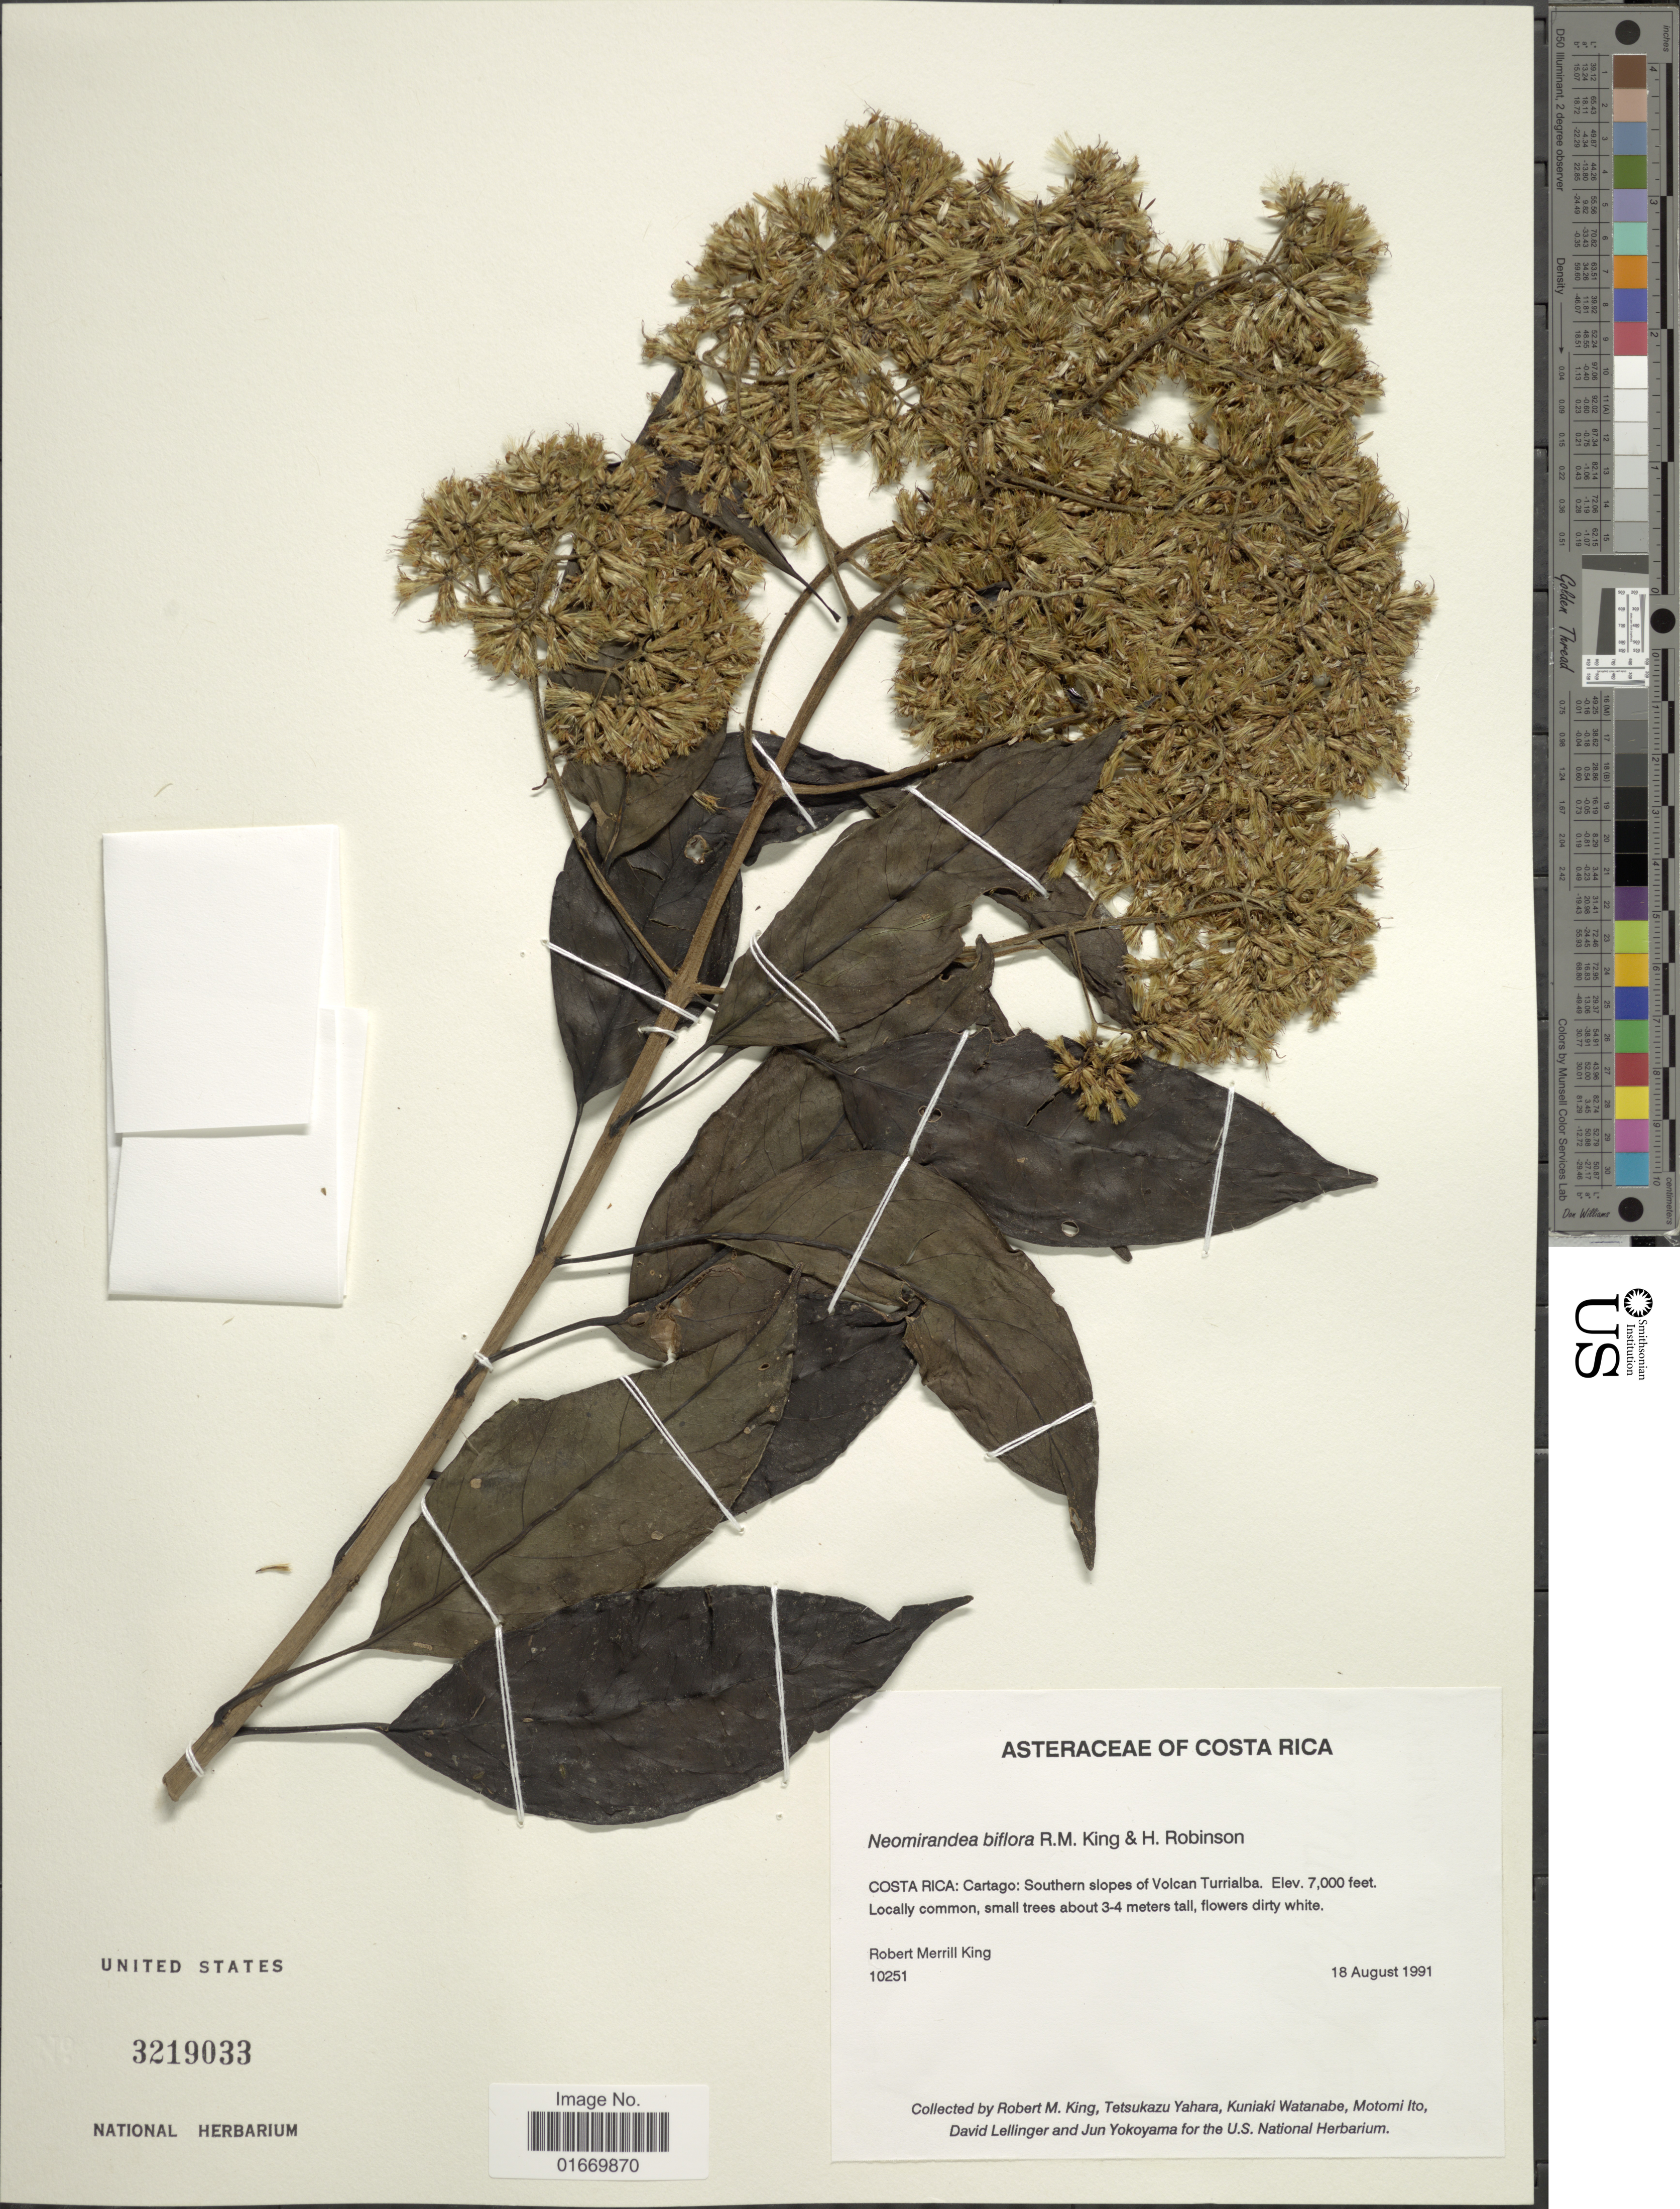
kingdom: Plantae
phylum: Tracheophyta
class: Magnoliopsida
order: Asterales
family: Asteraceae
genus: Neomirandea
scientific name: Neomirandea biflora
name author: R.M. King & H. Rob.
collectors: R. M. King, T. Yahara, K. Watanabe, M. Ito & et al.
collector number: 10251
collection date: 1991-08-18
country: Costa Rica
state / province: Cartago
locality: Southern slopes of Volcan Turrialba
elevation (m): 2134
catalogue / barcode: US 3219033